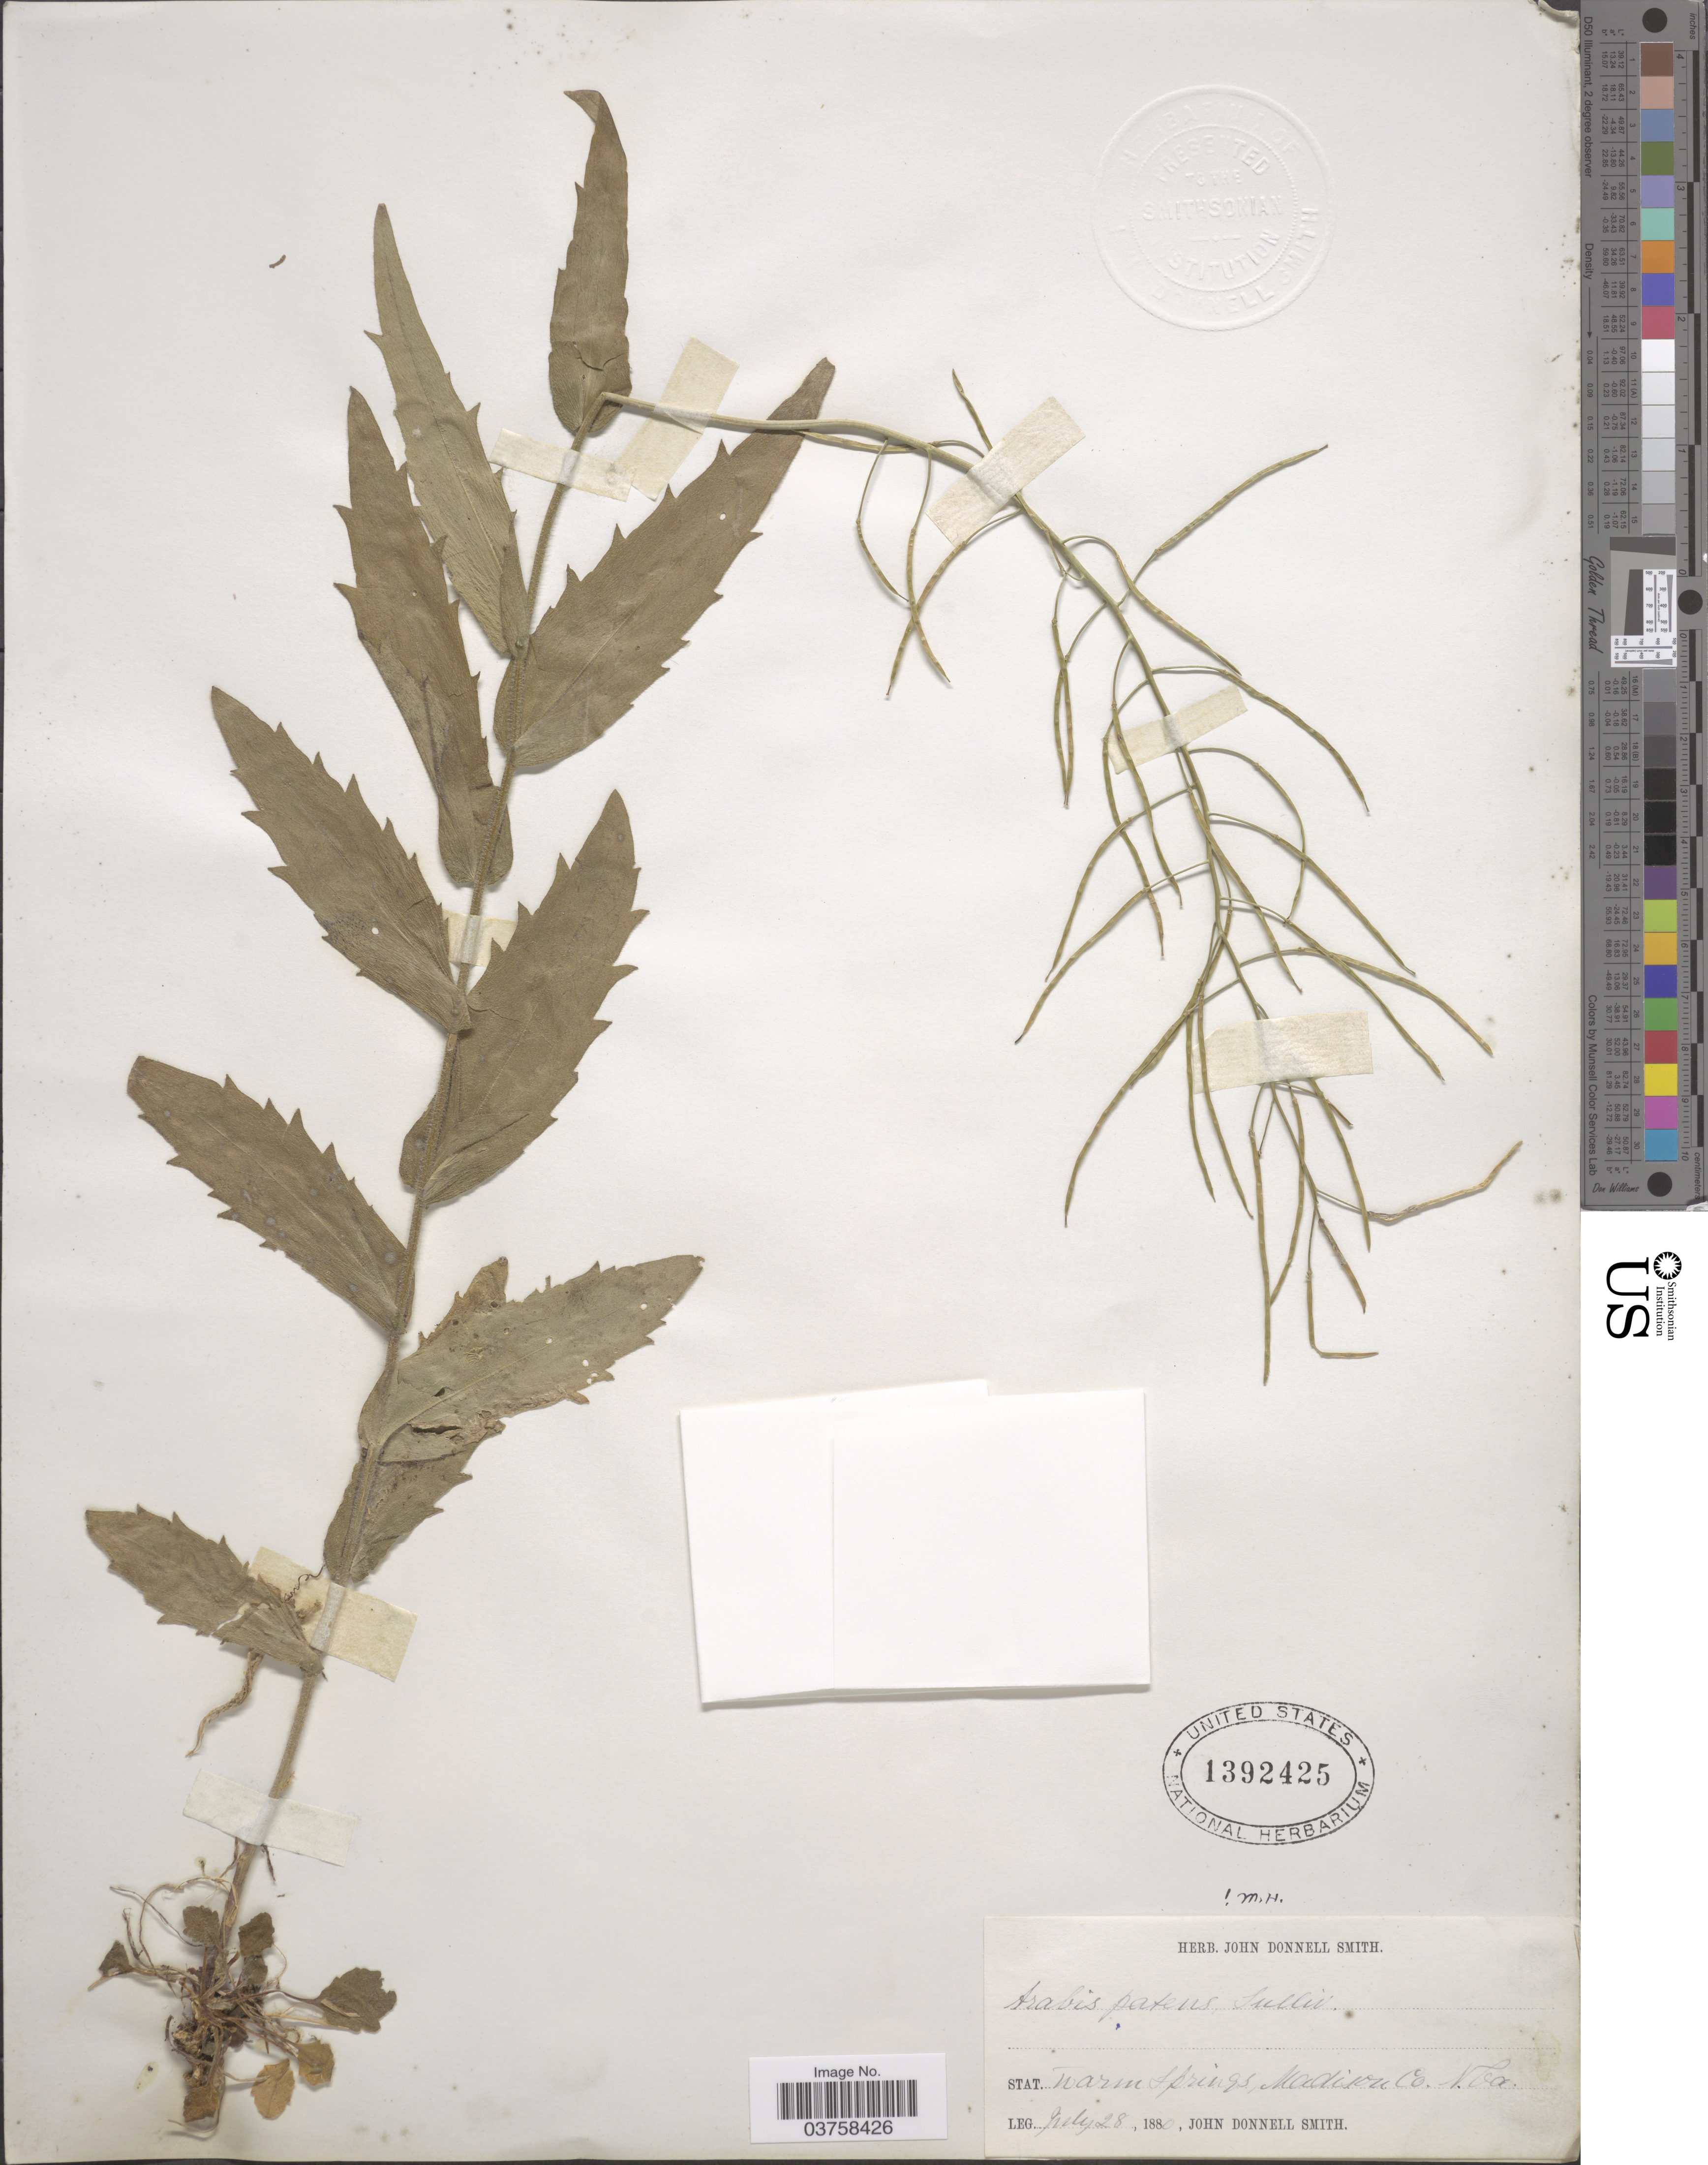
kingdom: Plantae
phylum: Tracheophyta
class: Magnoliopsida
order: Brassicales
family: Brassicaceae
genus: Arabis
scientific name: Arabis patens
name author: Sull.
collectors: J. Donnell Smith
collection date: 1880-07-28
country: United States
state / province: North Carolina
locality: Warm Springs, Madison Co.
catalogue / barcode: US 1392425